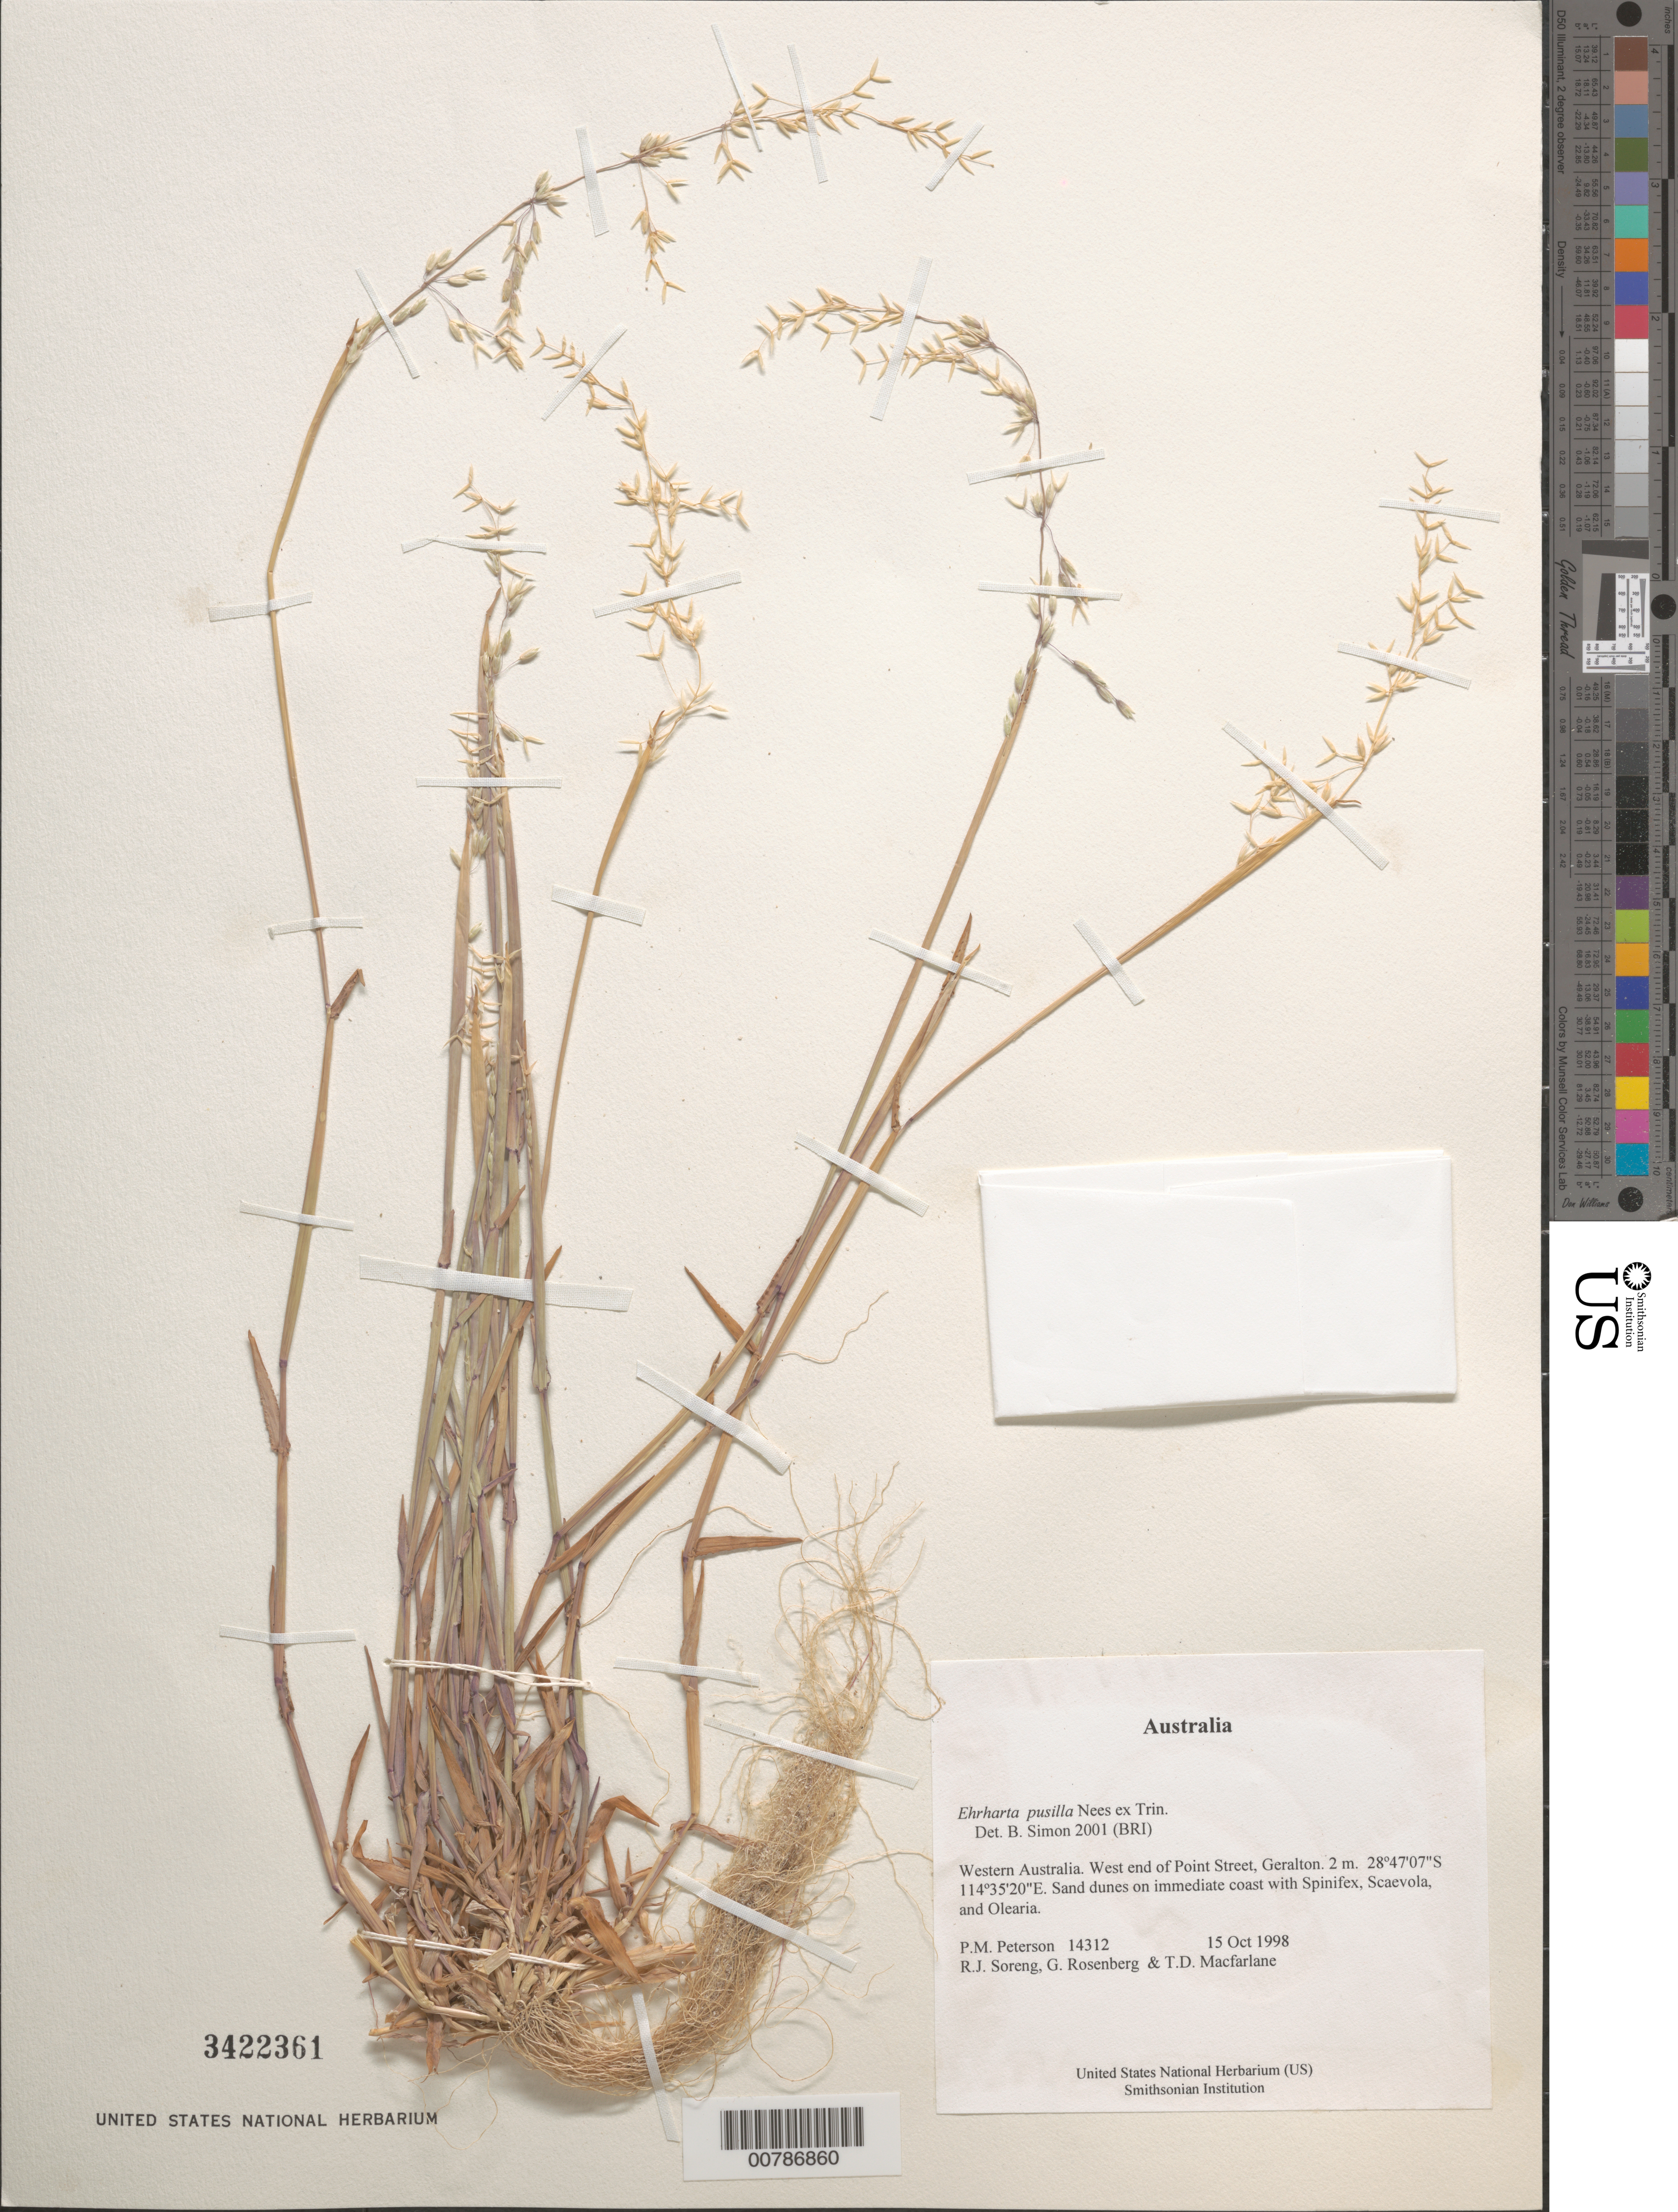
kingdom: Plantae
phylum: Tracheophyta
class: Liliopsida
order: Poales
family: Poaceae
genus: Ehrharta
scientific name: Ehrharta pusilla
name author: Nees ex Trin.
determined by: Poaceae Reorganization Project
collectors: P. M. Peterson, R. J. Soreng, G. Rosenberg & T. Macfarlane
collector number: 14312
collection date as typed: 15 Oct 1998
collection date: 1998-10-15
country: Australia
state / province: Western Australia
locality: West end of Point Street, Geralton.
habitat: Sand dunes on immediate coast with Spinifex, Scaevola, and Olearia.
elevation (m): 2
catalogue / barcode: US 3422361